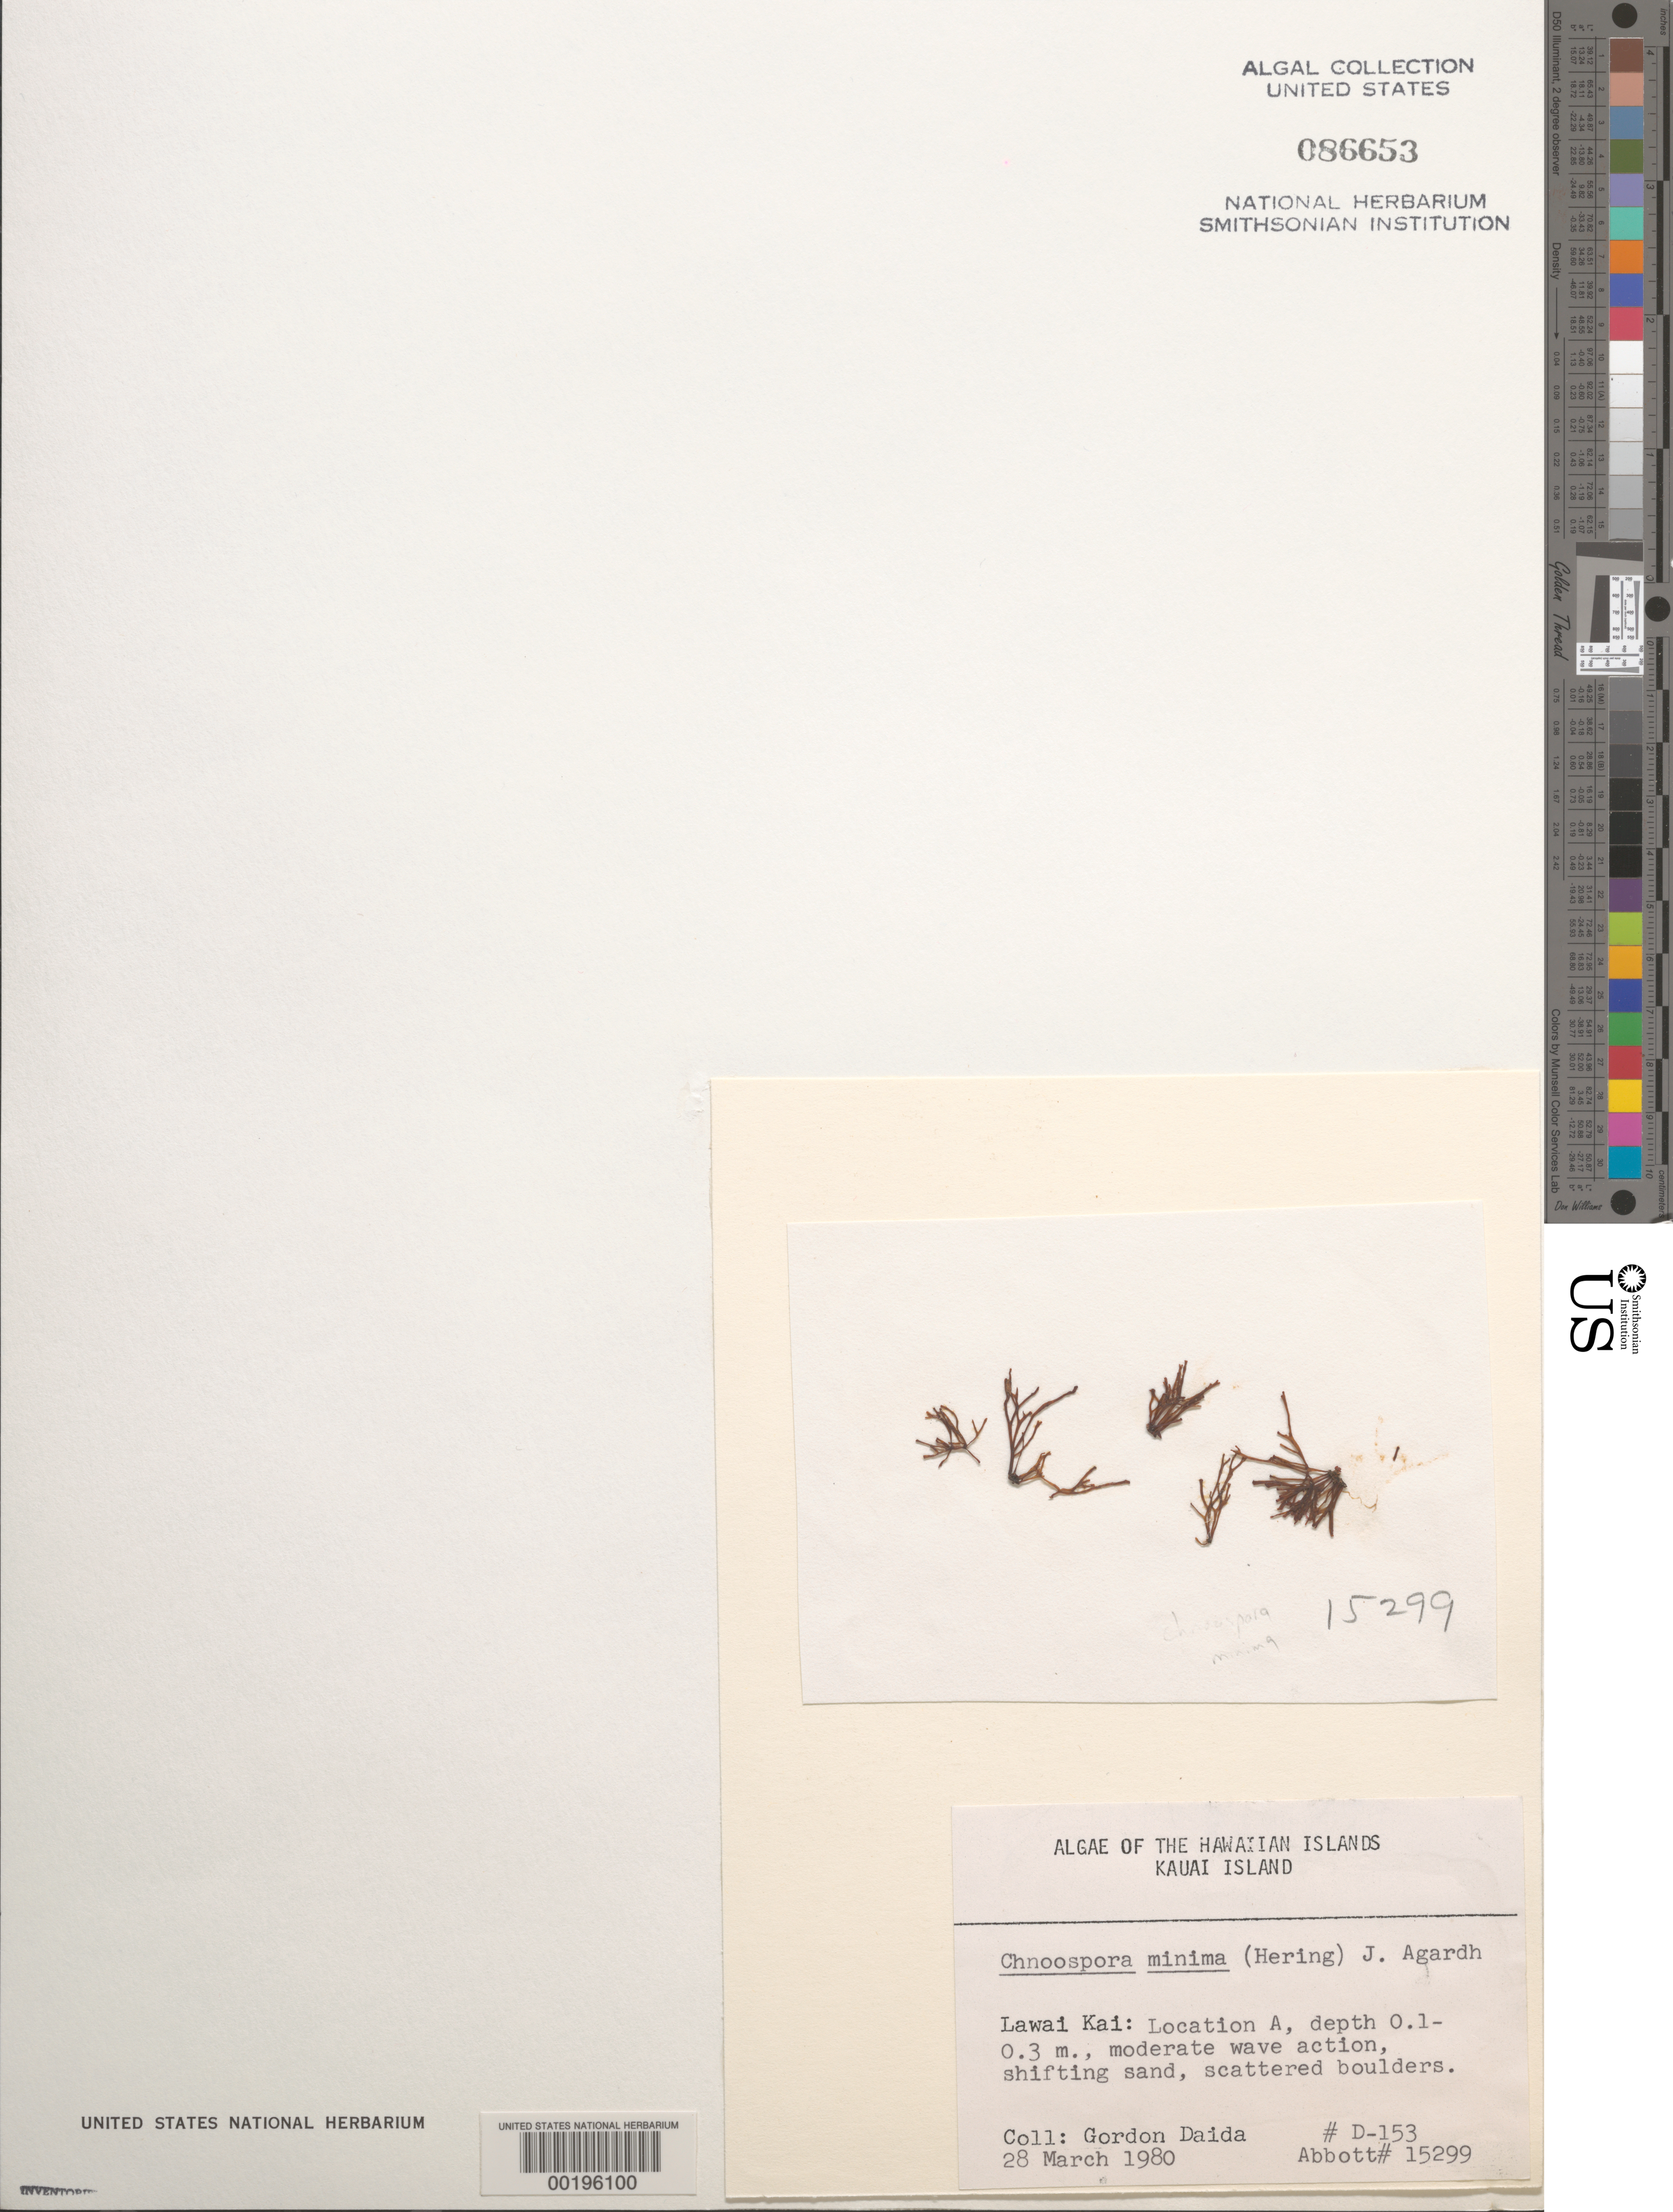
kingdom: Chromista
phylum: Ochrophyta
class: Phaeophyceae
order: Scytosiphonales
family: Scytosiphonaceae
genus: Chnoospora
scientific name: Chnoospora minima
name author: (Hering) Papenf.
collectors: G. Daida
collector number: D153 & IAA 15299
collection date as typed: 28 Mar 1980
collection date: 1980-03-28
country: United States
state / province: Hawaii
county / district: Kauai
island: Kaua'i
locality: Lawai Kai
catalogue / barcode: US 86653